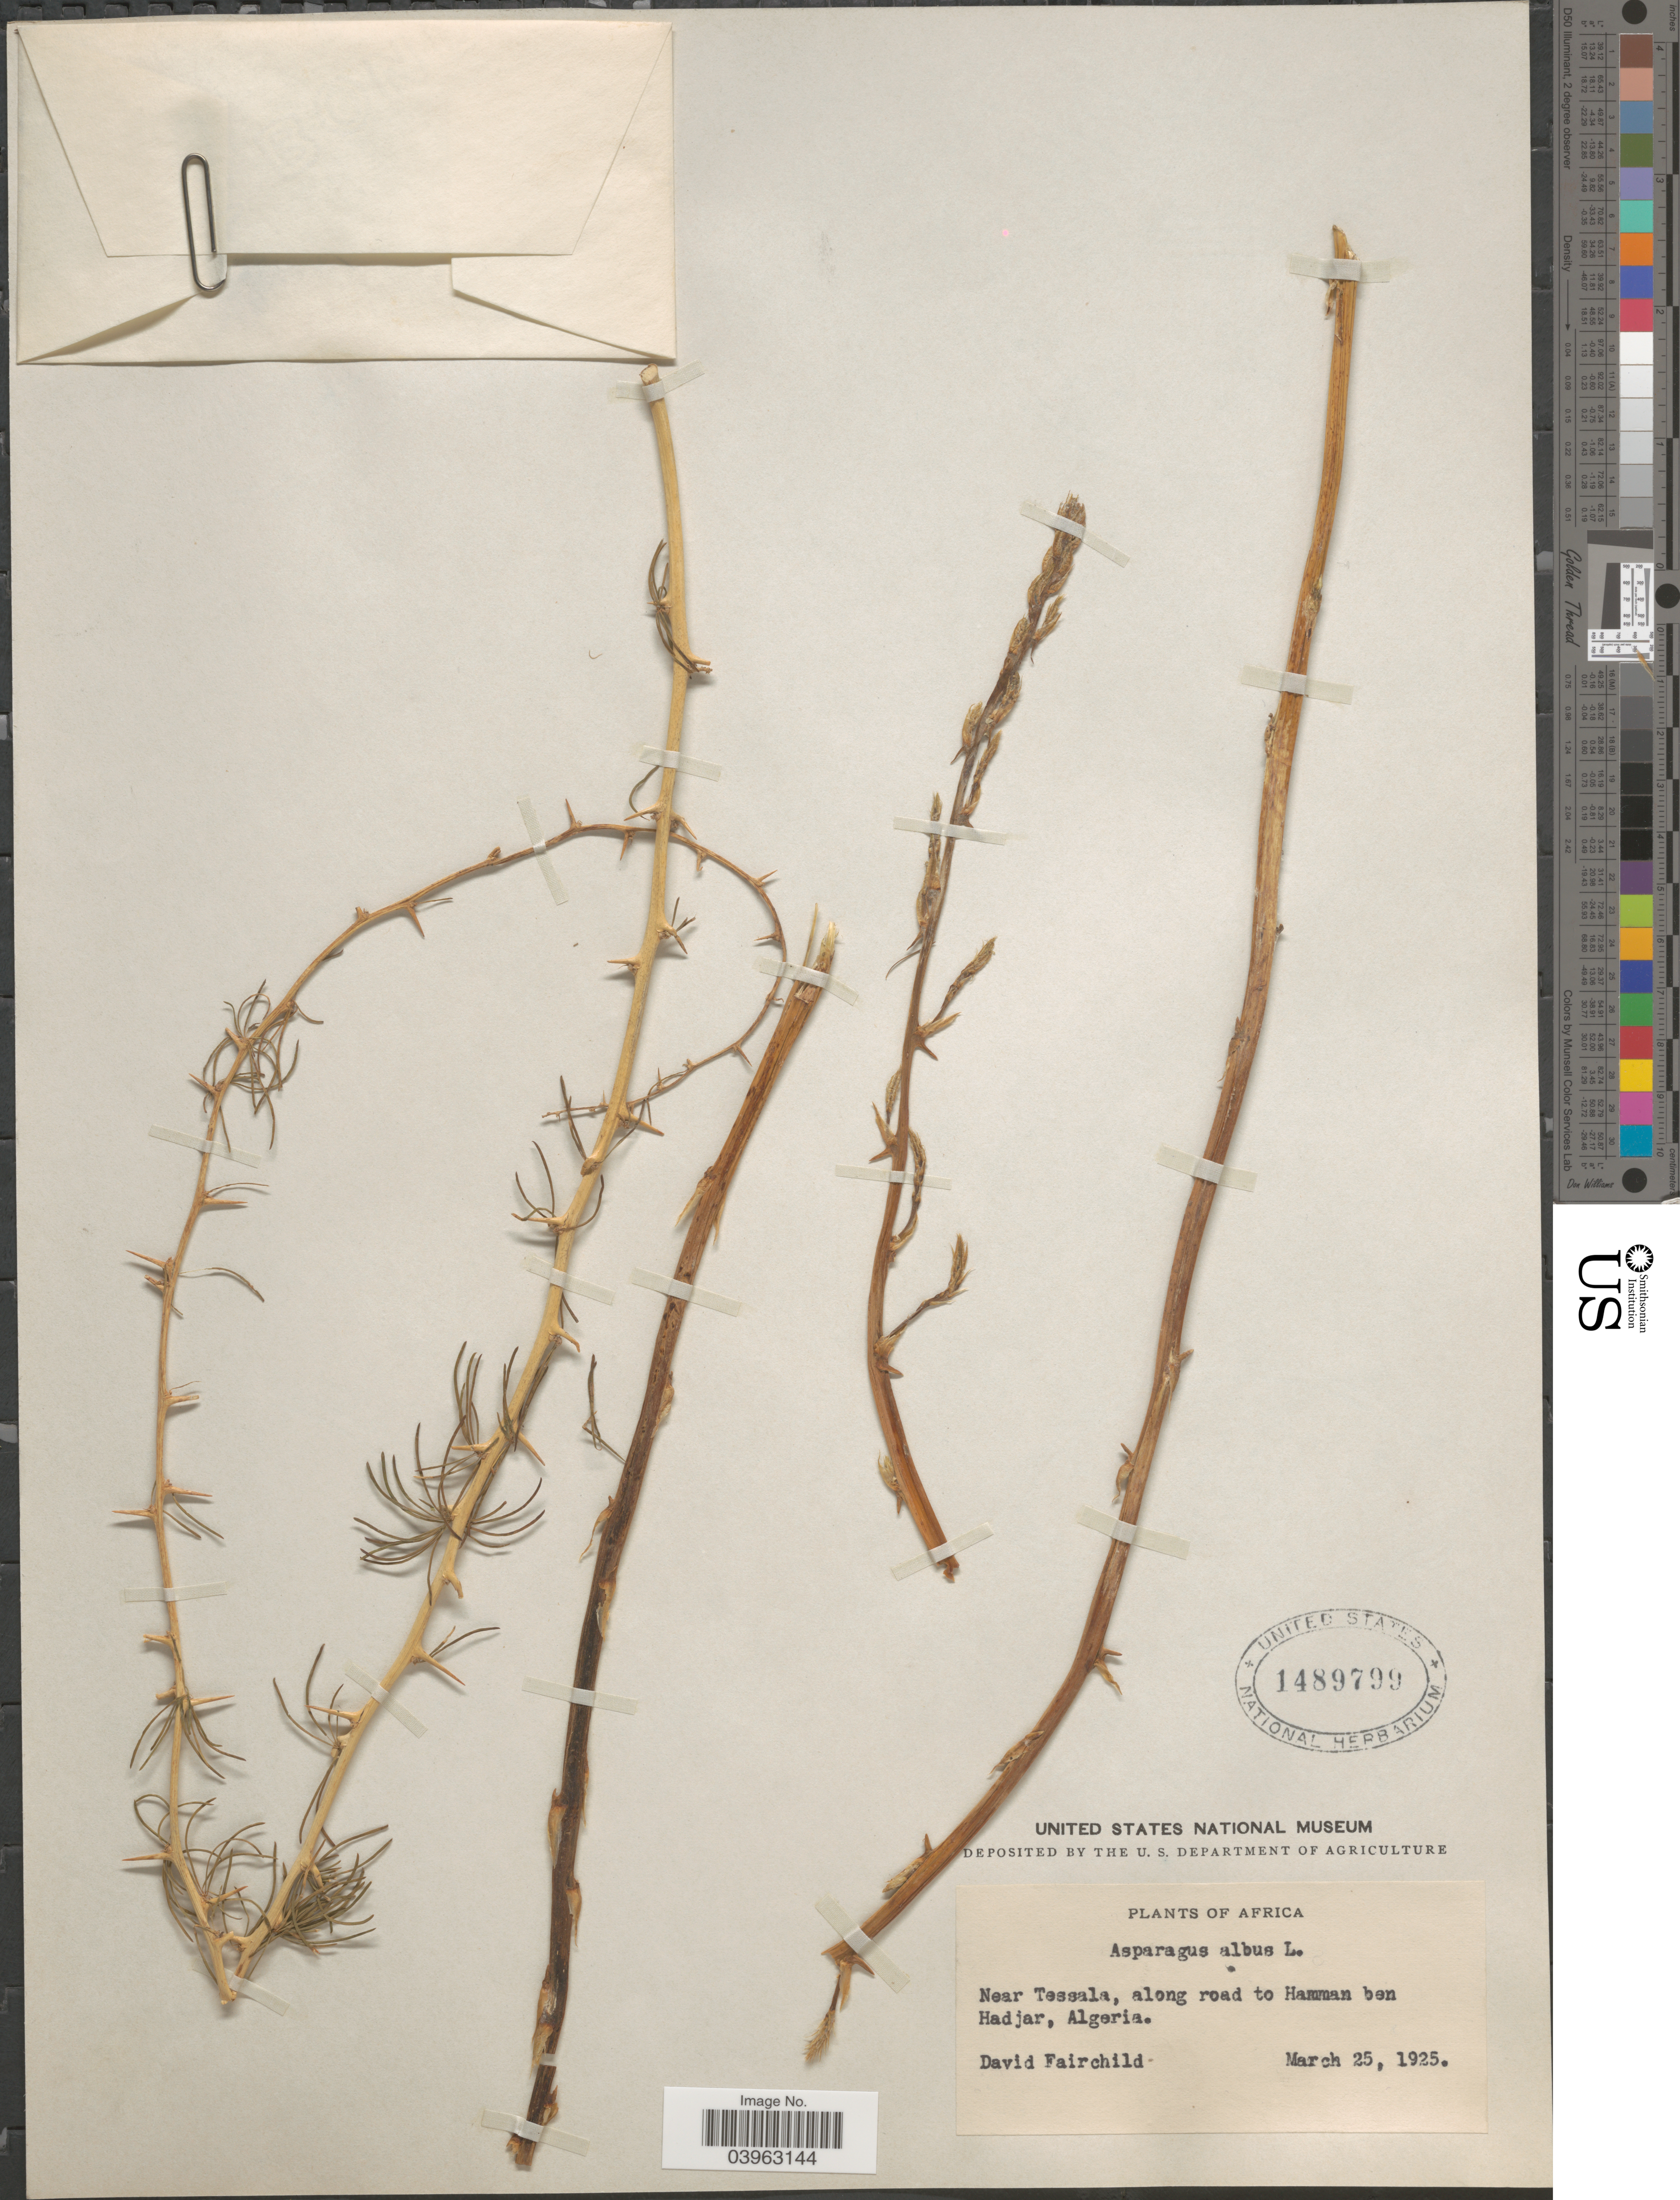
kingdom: Plantae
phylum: Tracheophyta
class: Liliopsida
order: Asparagales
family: Asparagaceae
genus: Asparagus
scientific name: Asparagus albus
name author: L.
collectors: D. Fairchild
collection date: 1925-03-25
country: Algeria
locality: Near Tessala, along road to Hamman ben Hadjar.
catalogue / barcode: US 1489799